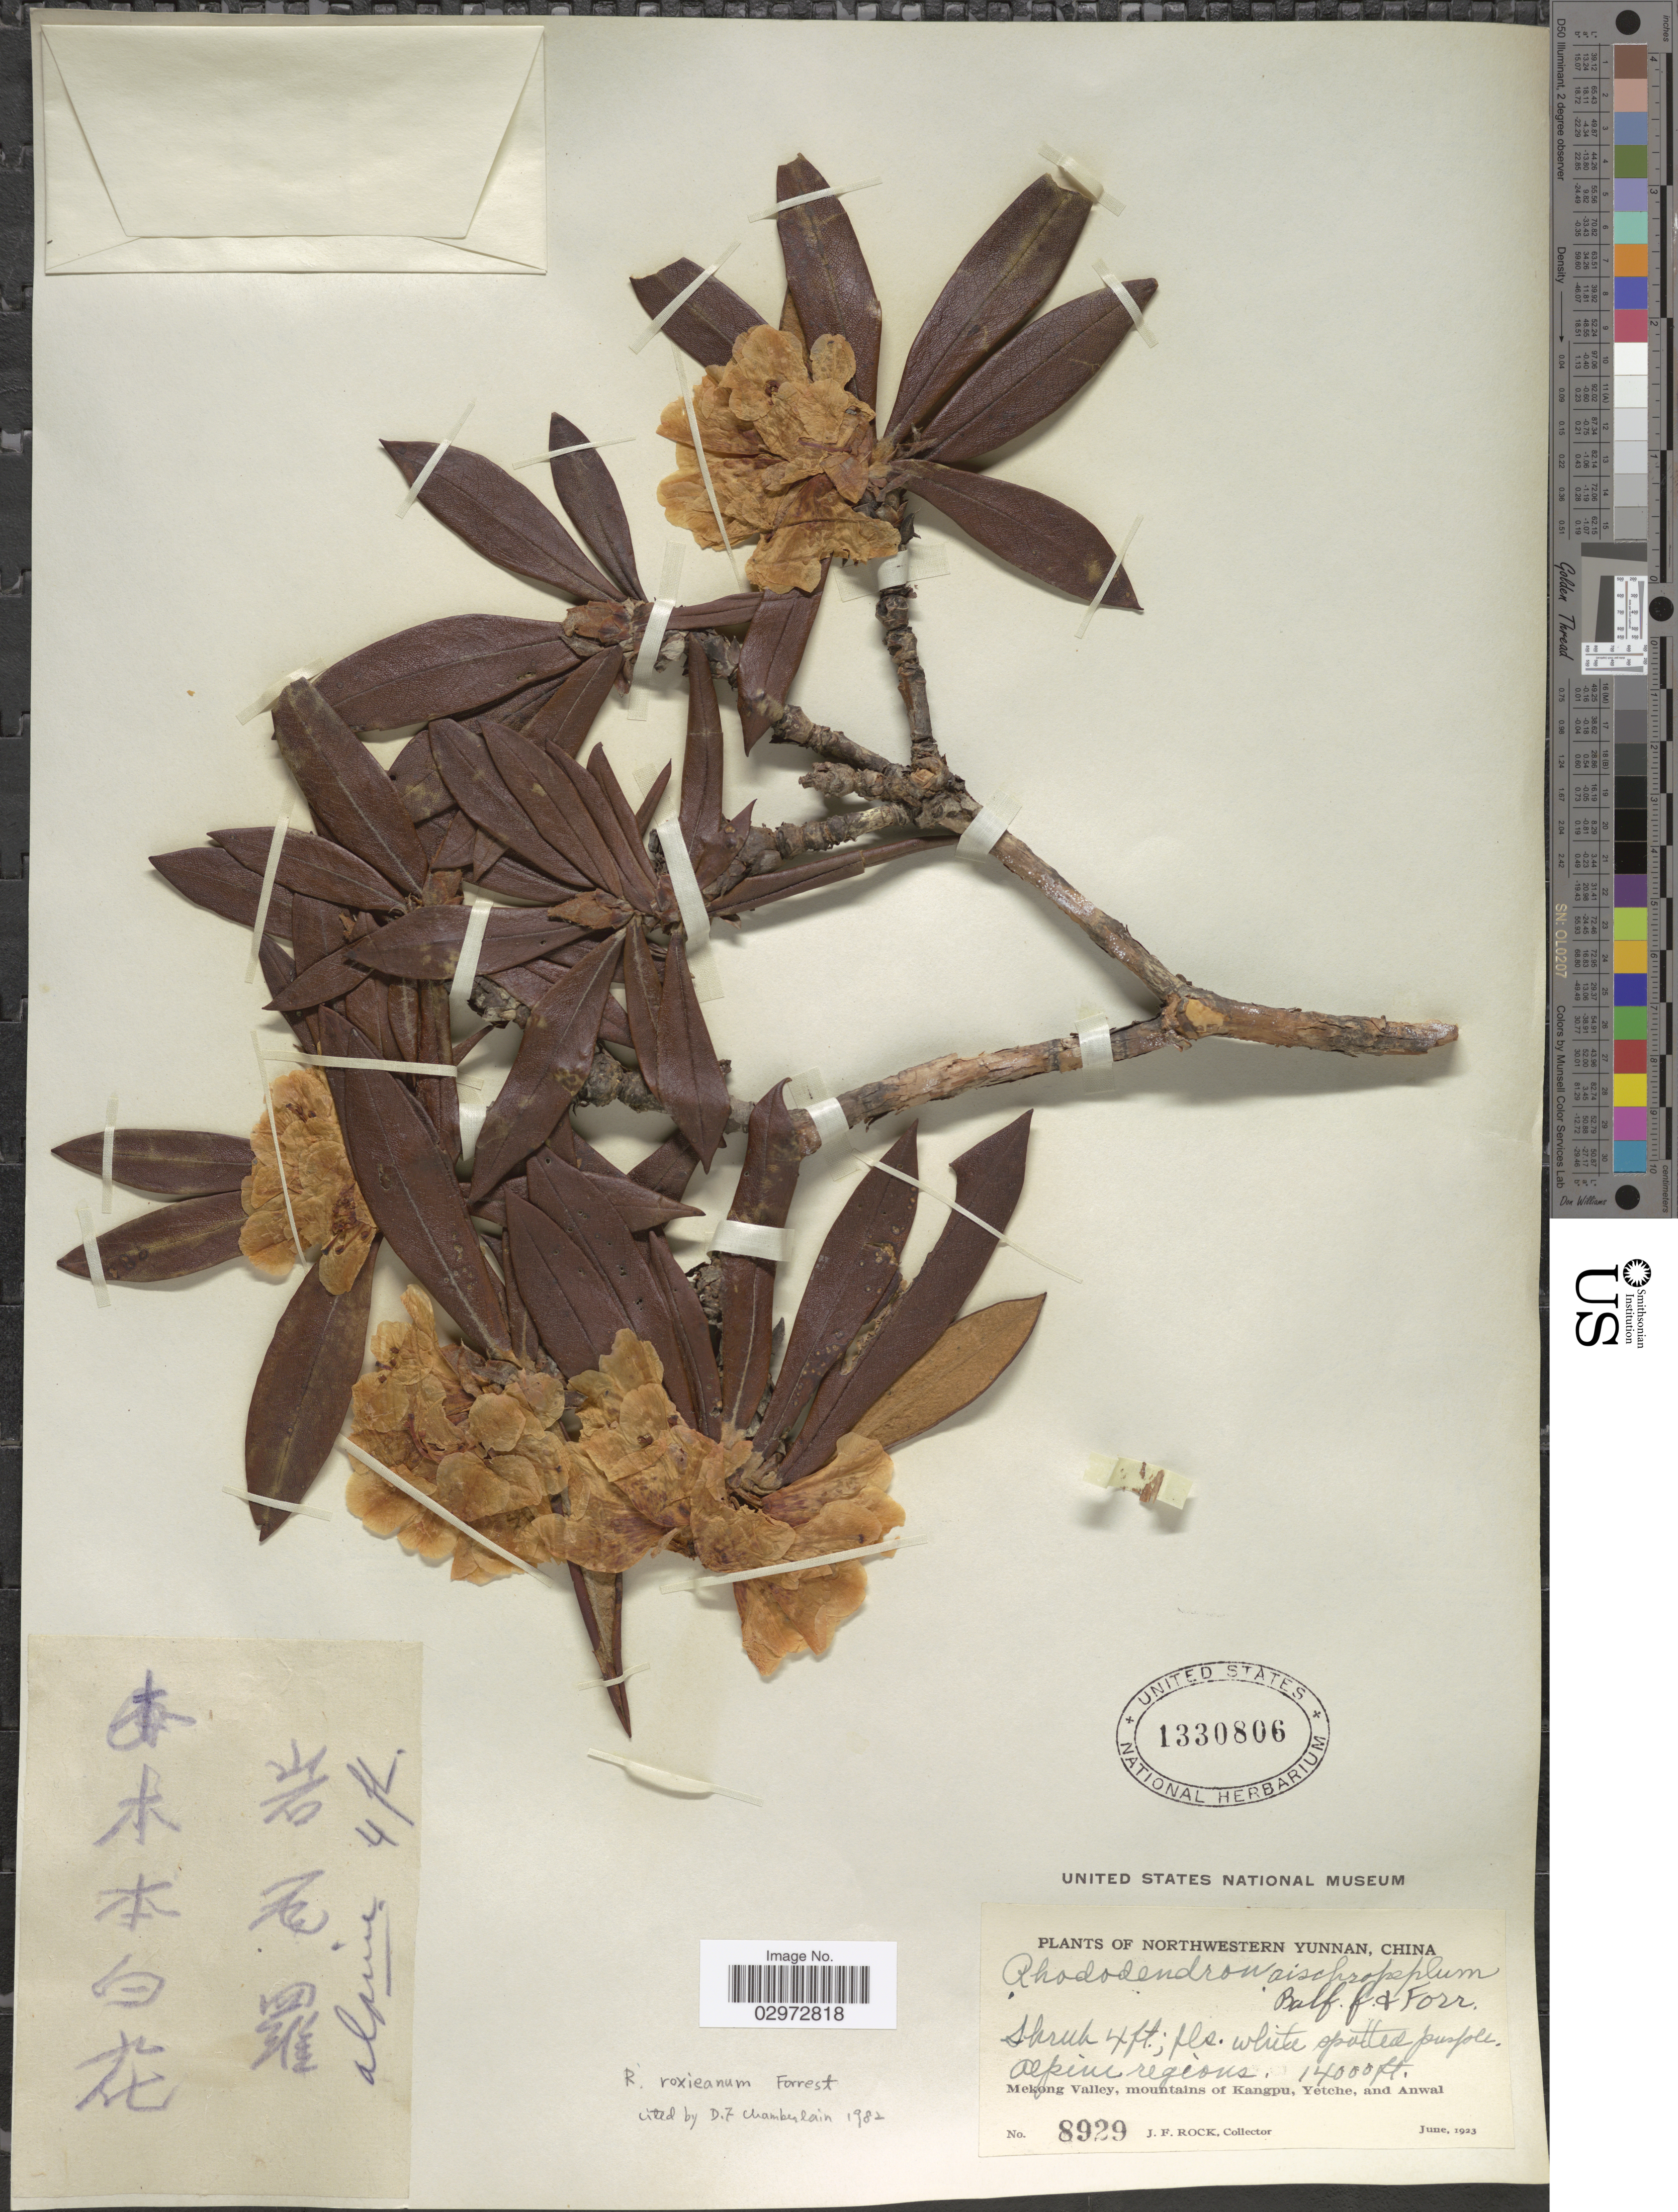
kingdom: Plantae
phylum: Tracheophyta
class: Magnoliopsida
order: Ericales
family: Ericaceae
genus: Rhododendron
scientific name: Rhododendron roxieanum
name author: Forrest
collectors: J. Rock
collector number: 8929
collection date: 1923-06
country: China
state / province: Yunnan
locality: Northwestern Yunnan. Mekong Valley, mountains of Kangpu, Yetche, and Anwal.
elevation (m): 4267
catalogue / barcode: US 1330806